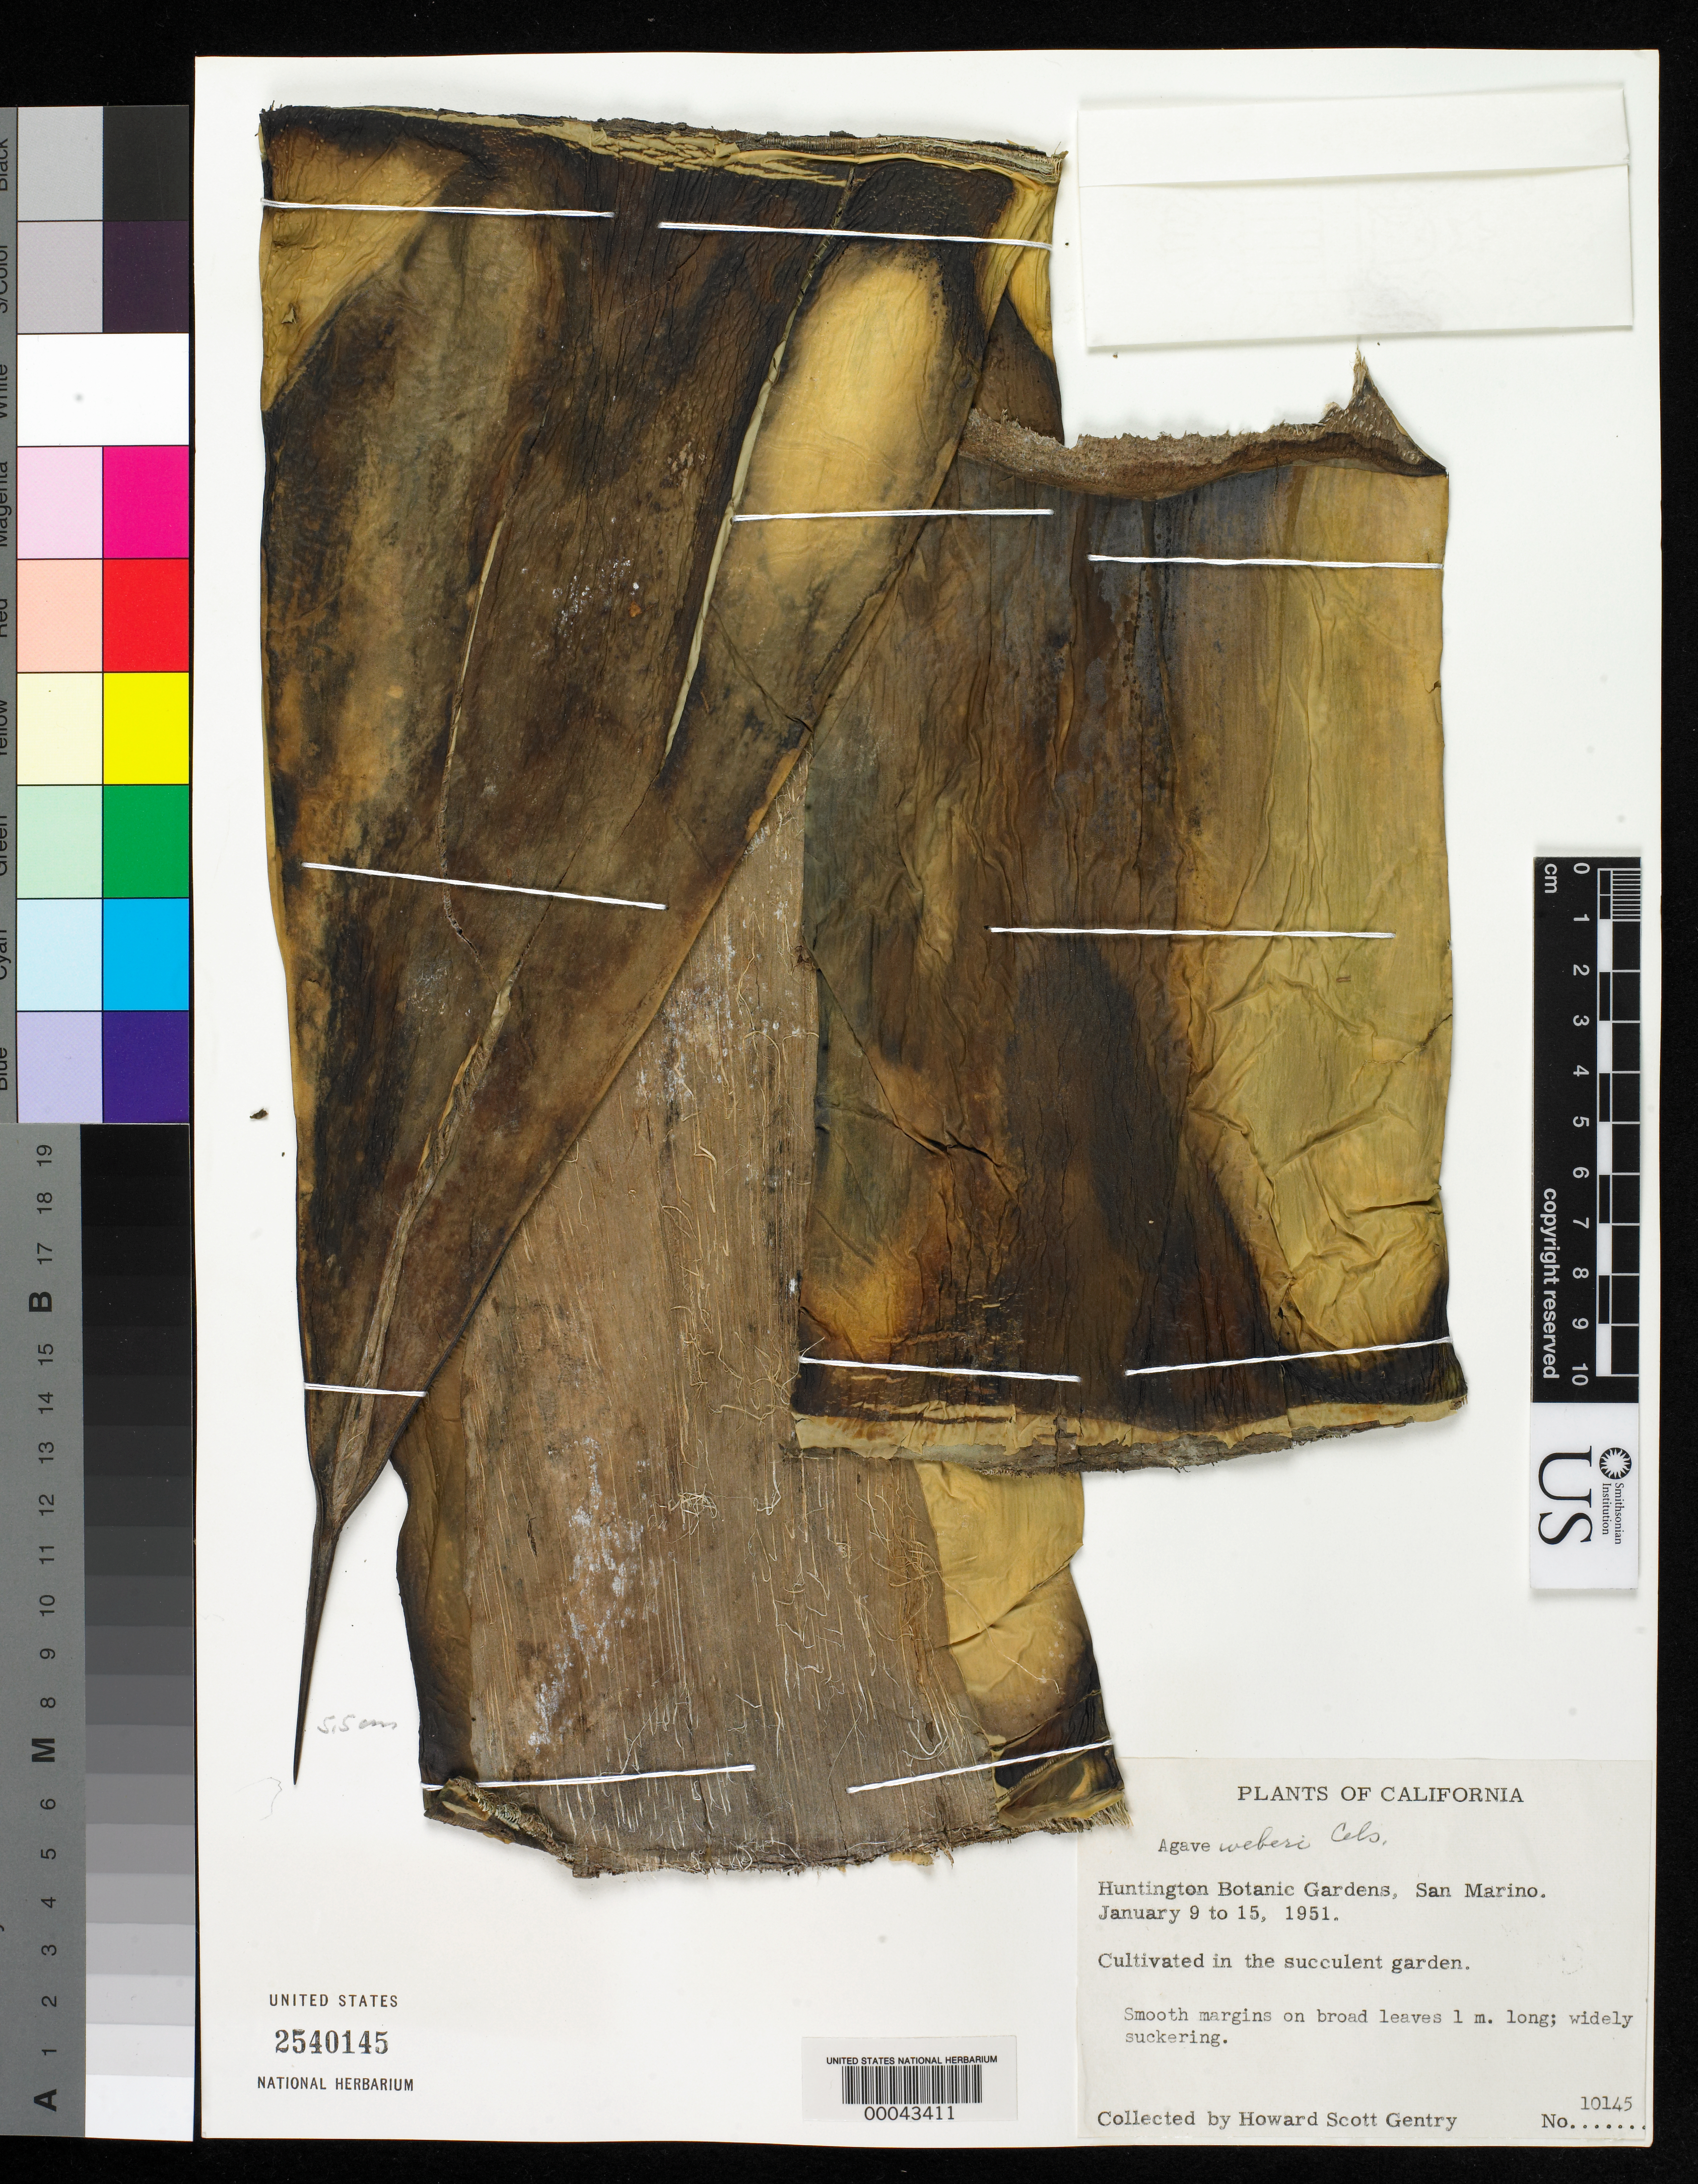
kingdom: Plantae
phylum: Tracheophyta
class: Liliopsida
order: Asparagales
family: Asparagaceae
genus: Agave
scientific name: Agave weberi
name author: F. Cels ex Poisson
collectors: H. S. Gentry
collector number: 10145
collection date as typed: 09 Jan 1951 to 15 Jan 1951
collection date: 1951-01-09/1951-01-15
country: United States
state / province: California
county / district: Los Angeles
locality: Huntington botanic gardens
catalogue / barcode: US 2540145